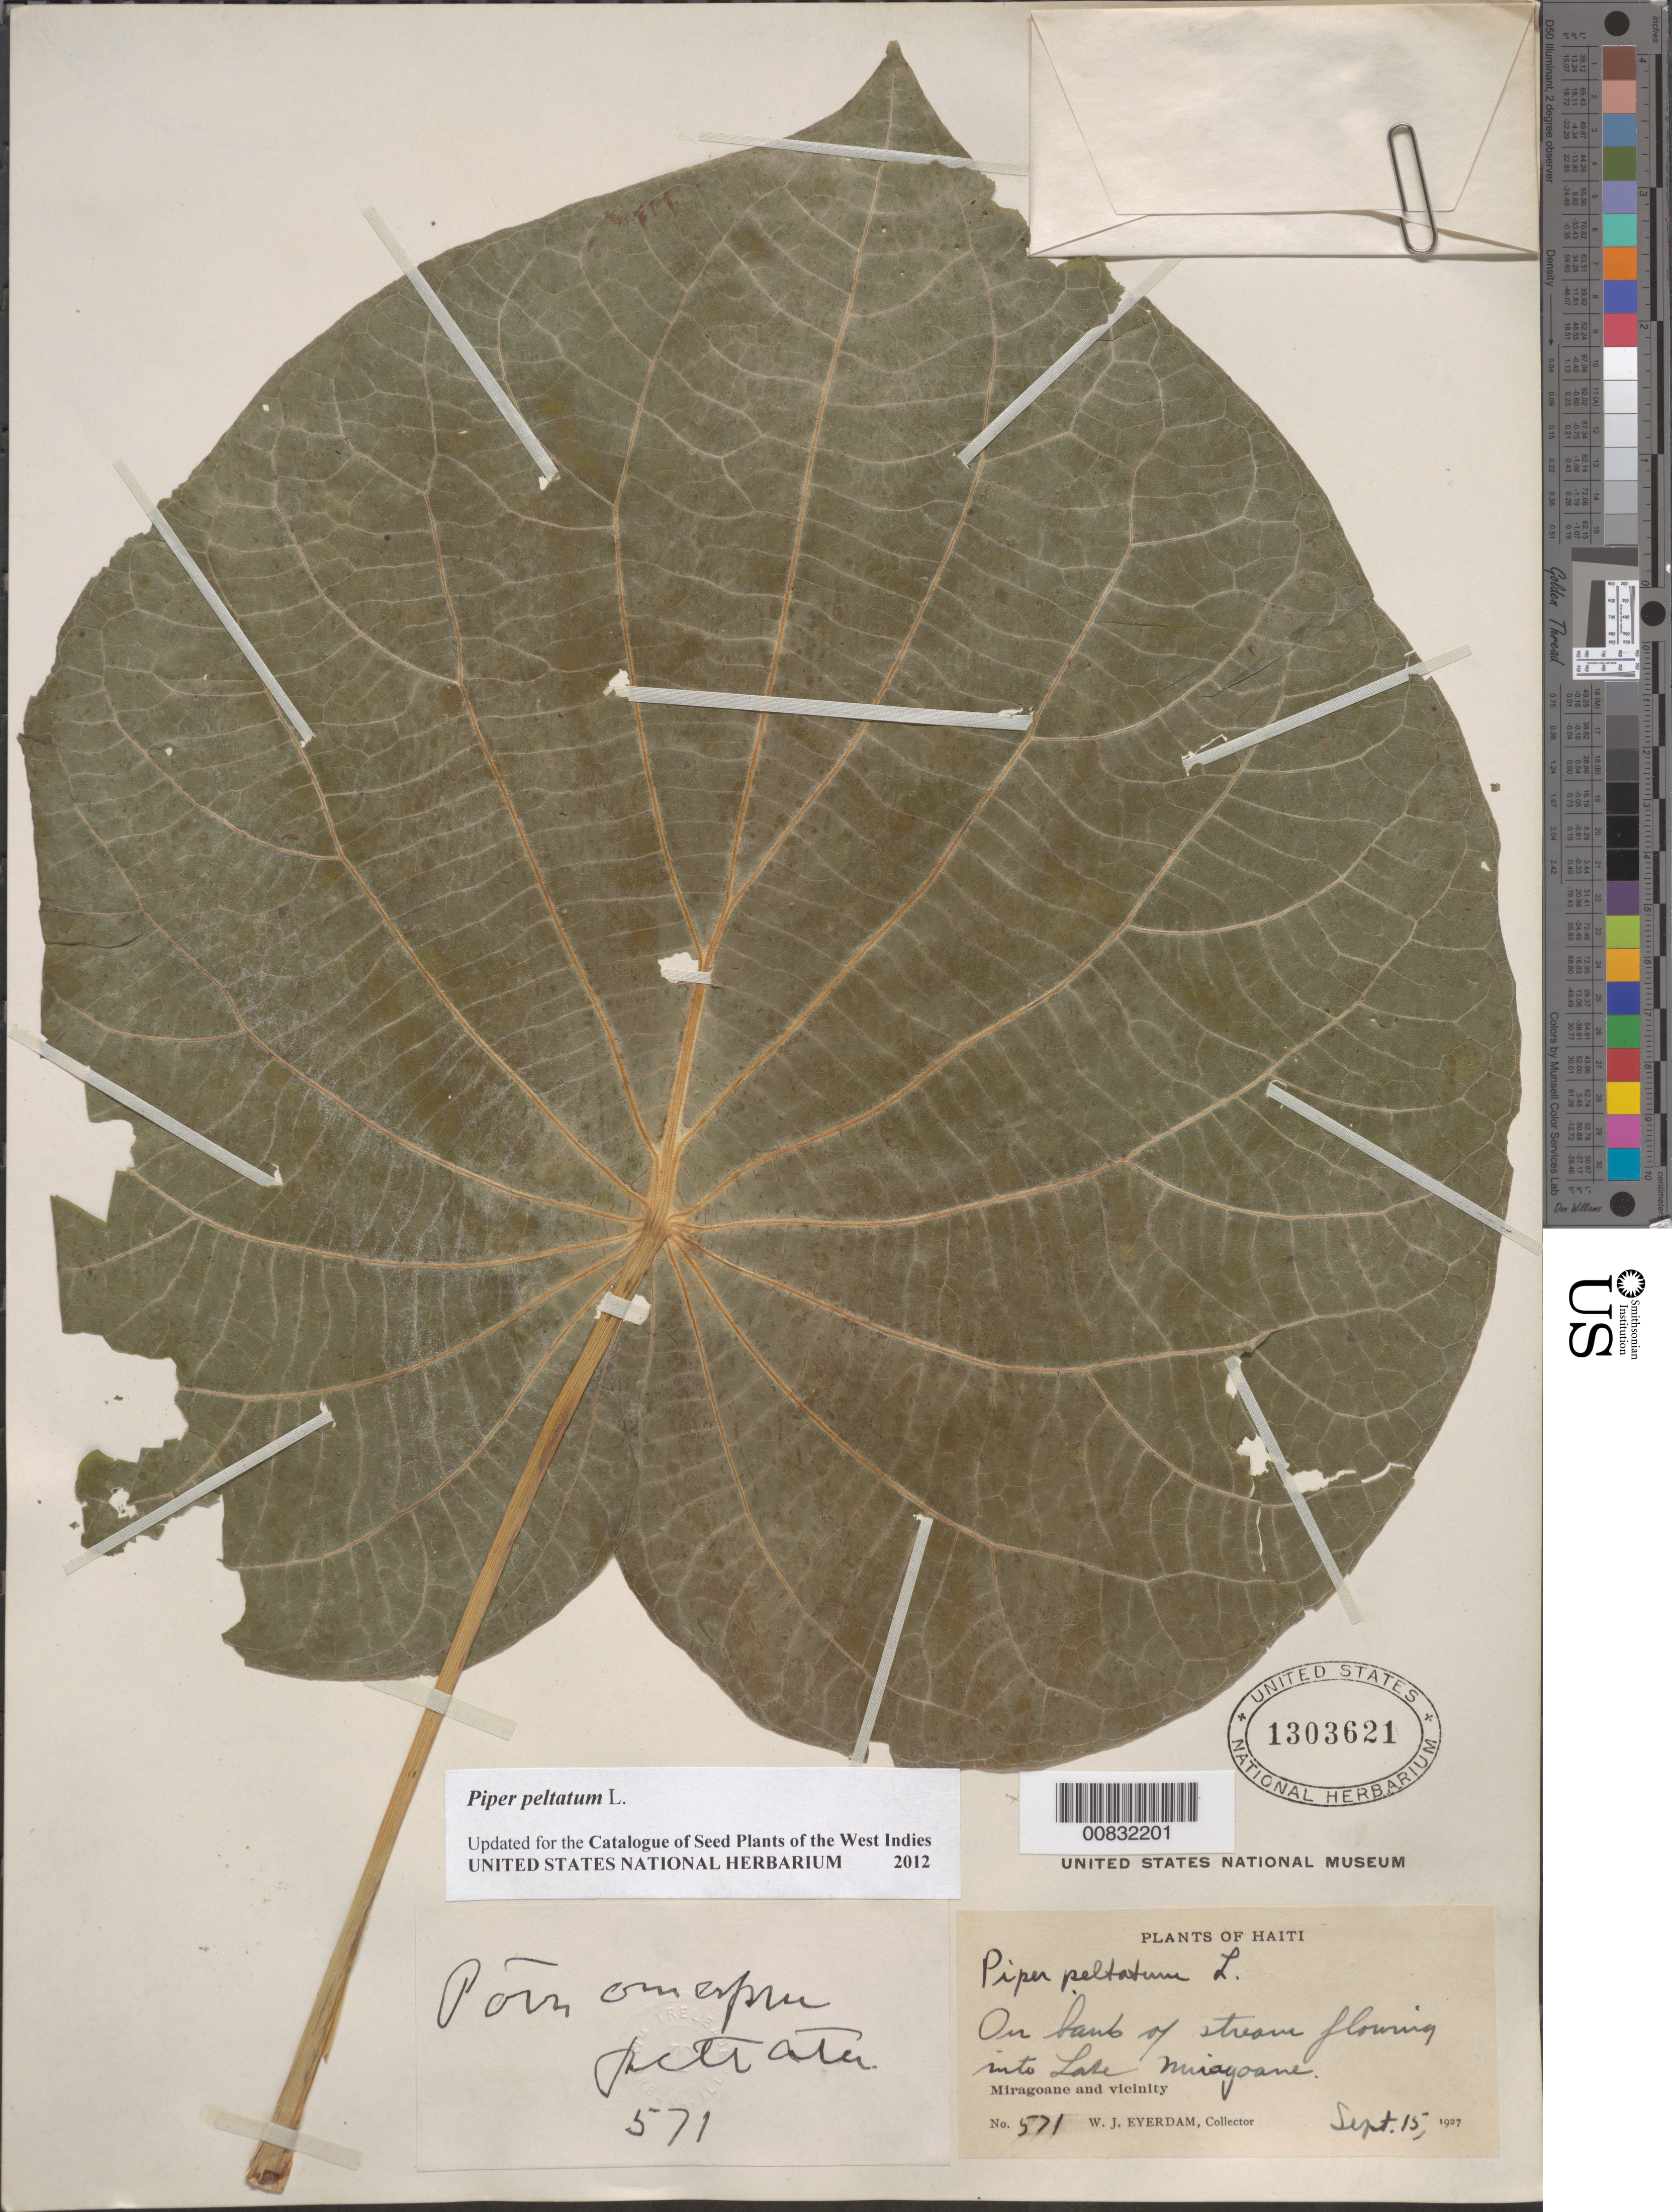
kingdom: Plantae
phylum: Tracheophyta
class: Magnoliopsida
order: Piperales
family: Piperaceae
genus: Piper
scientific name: Piper peltatum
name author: L.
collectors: W. J. Eyerdam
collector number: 571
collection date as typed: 15 Sep 1927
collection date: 1927-09-15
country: Haiti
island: Hispaniola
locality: Miragoane and vicinity. On bank of stream flowing into Lake Miragoane.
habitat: On bank of stream.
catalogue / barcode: US 1303621